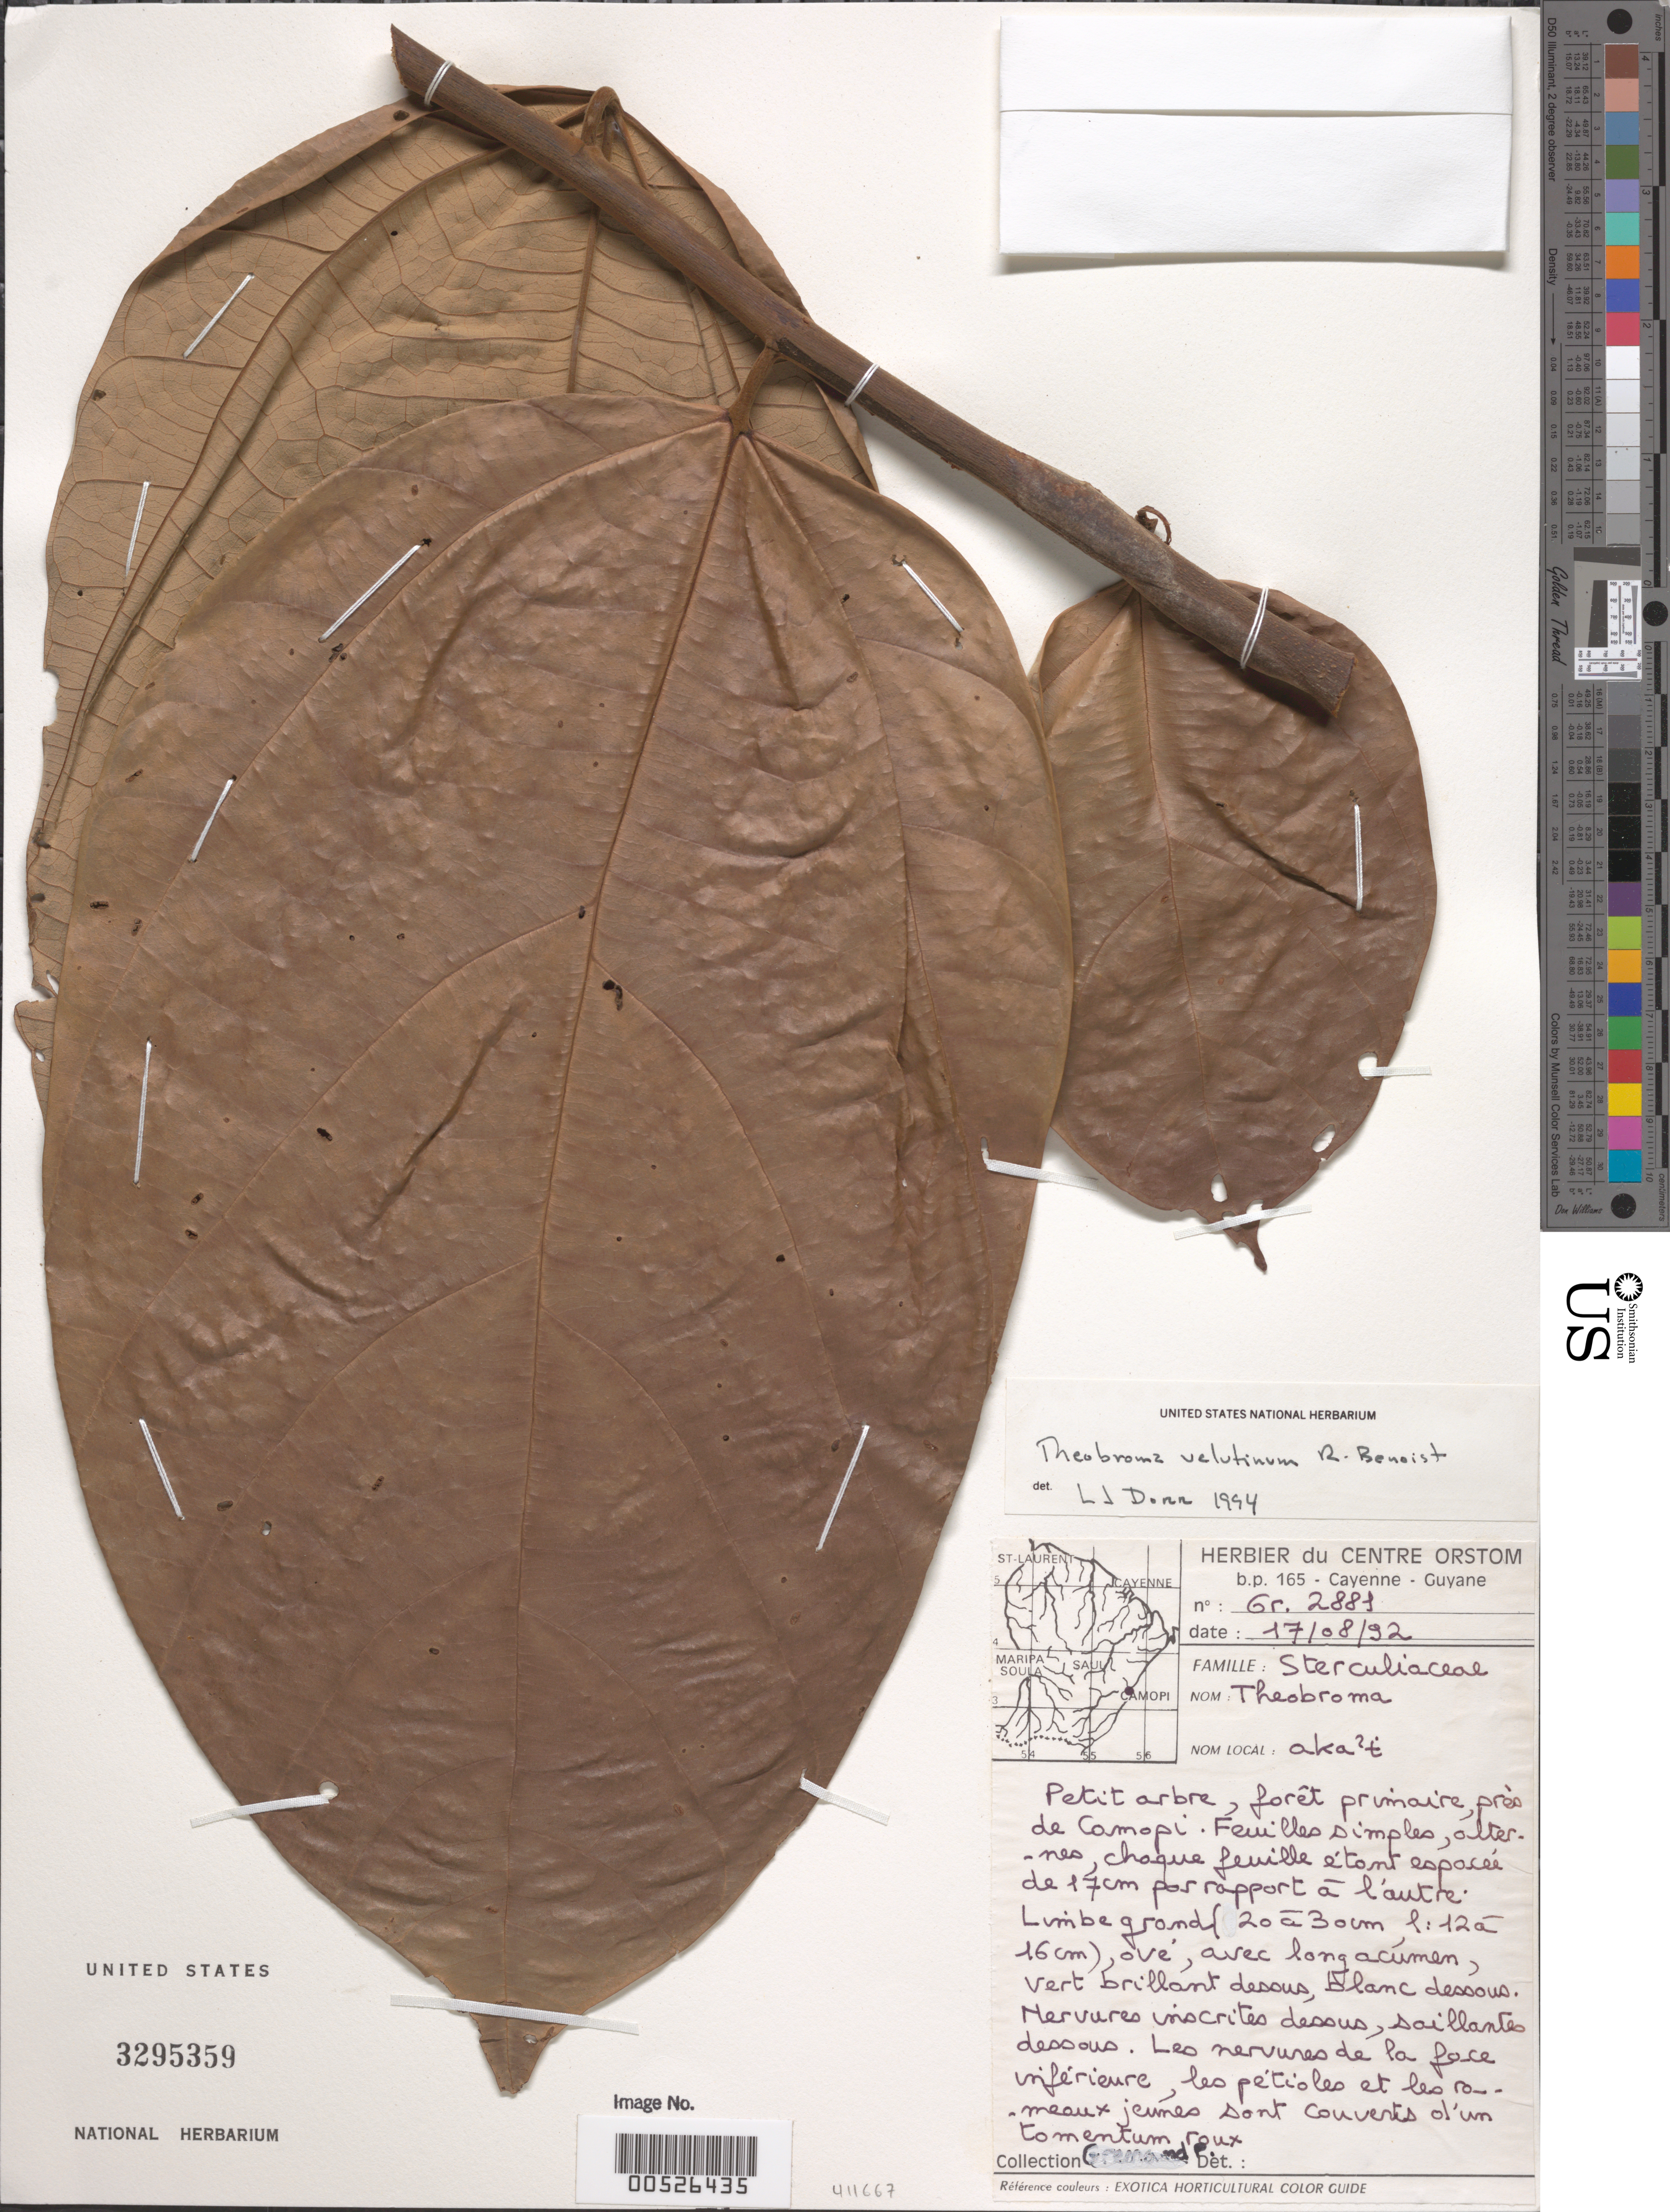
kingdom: Plantae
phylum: Tracheophyta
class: Magnoliopsida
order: Malvales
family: Malvaceae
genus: Theobroma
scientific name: Theobroma velutinum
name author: Benoist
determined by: Dorr, L. J., (BOT), Smithsonian Institution - National Museum of Natural History (UNITED STATES)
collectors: P. Grenand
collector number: Gr2881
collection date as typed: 17 Aug 1992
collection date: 1992-08-17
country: French Guiana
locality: Prés de Camopi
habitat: forêt primaire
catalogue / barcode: US 3295359